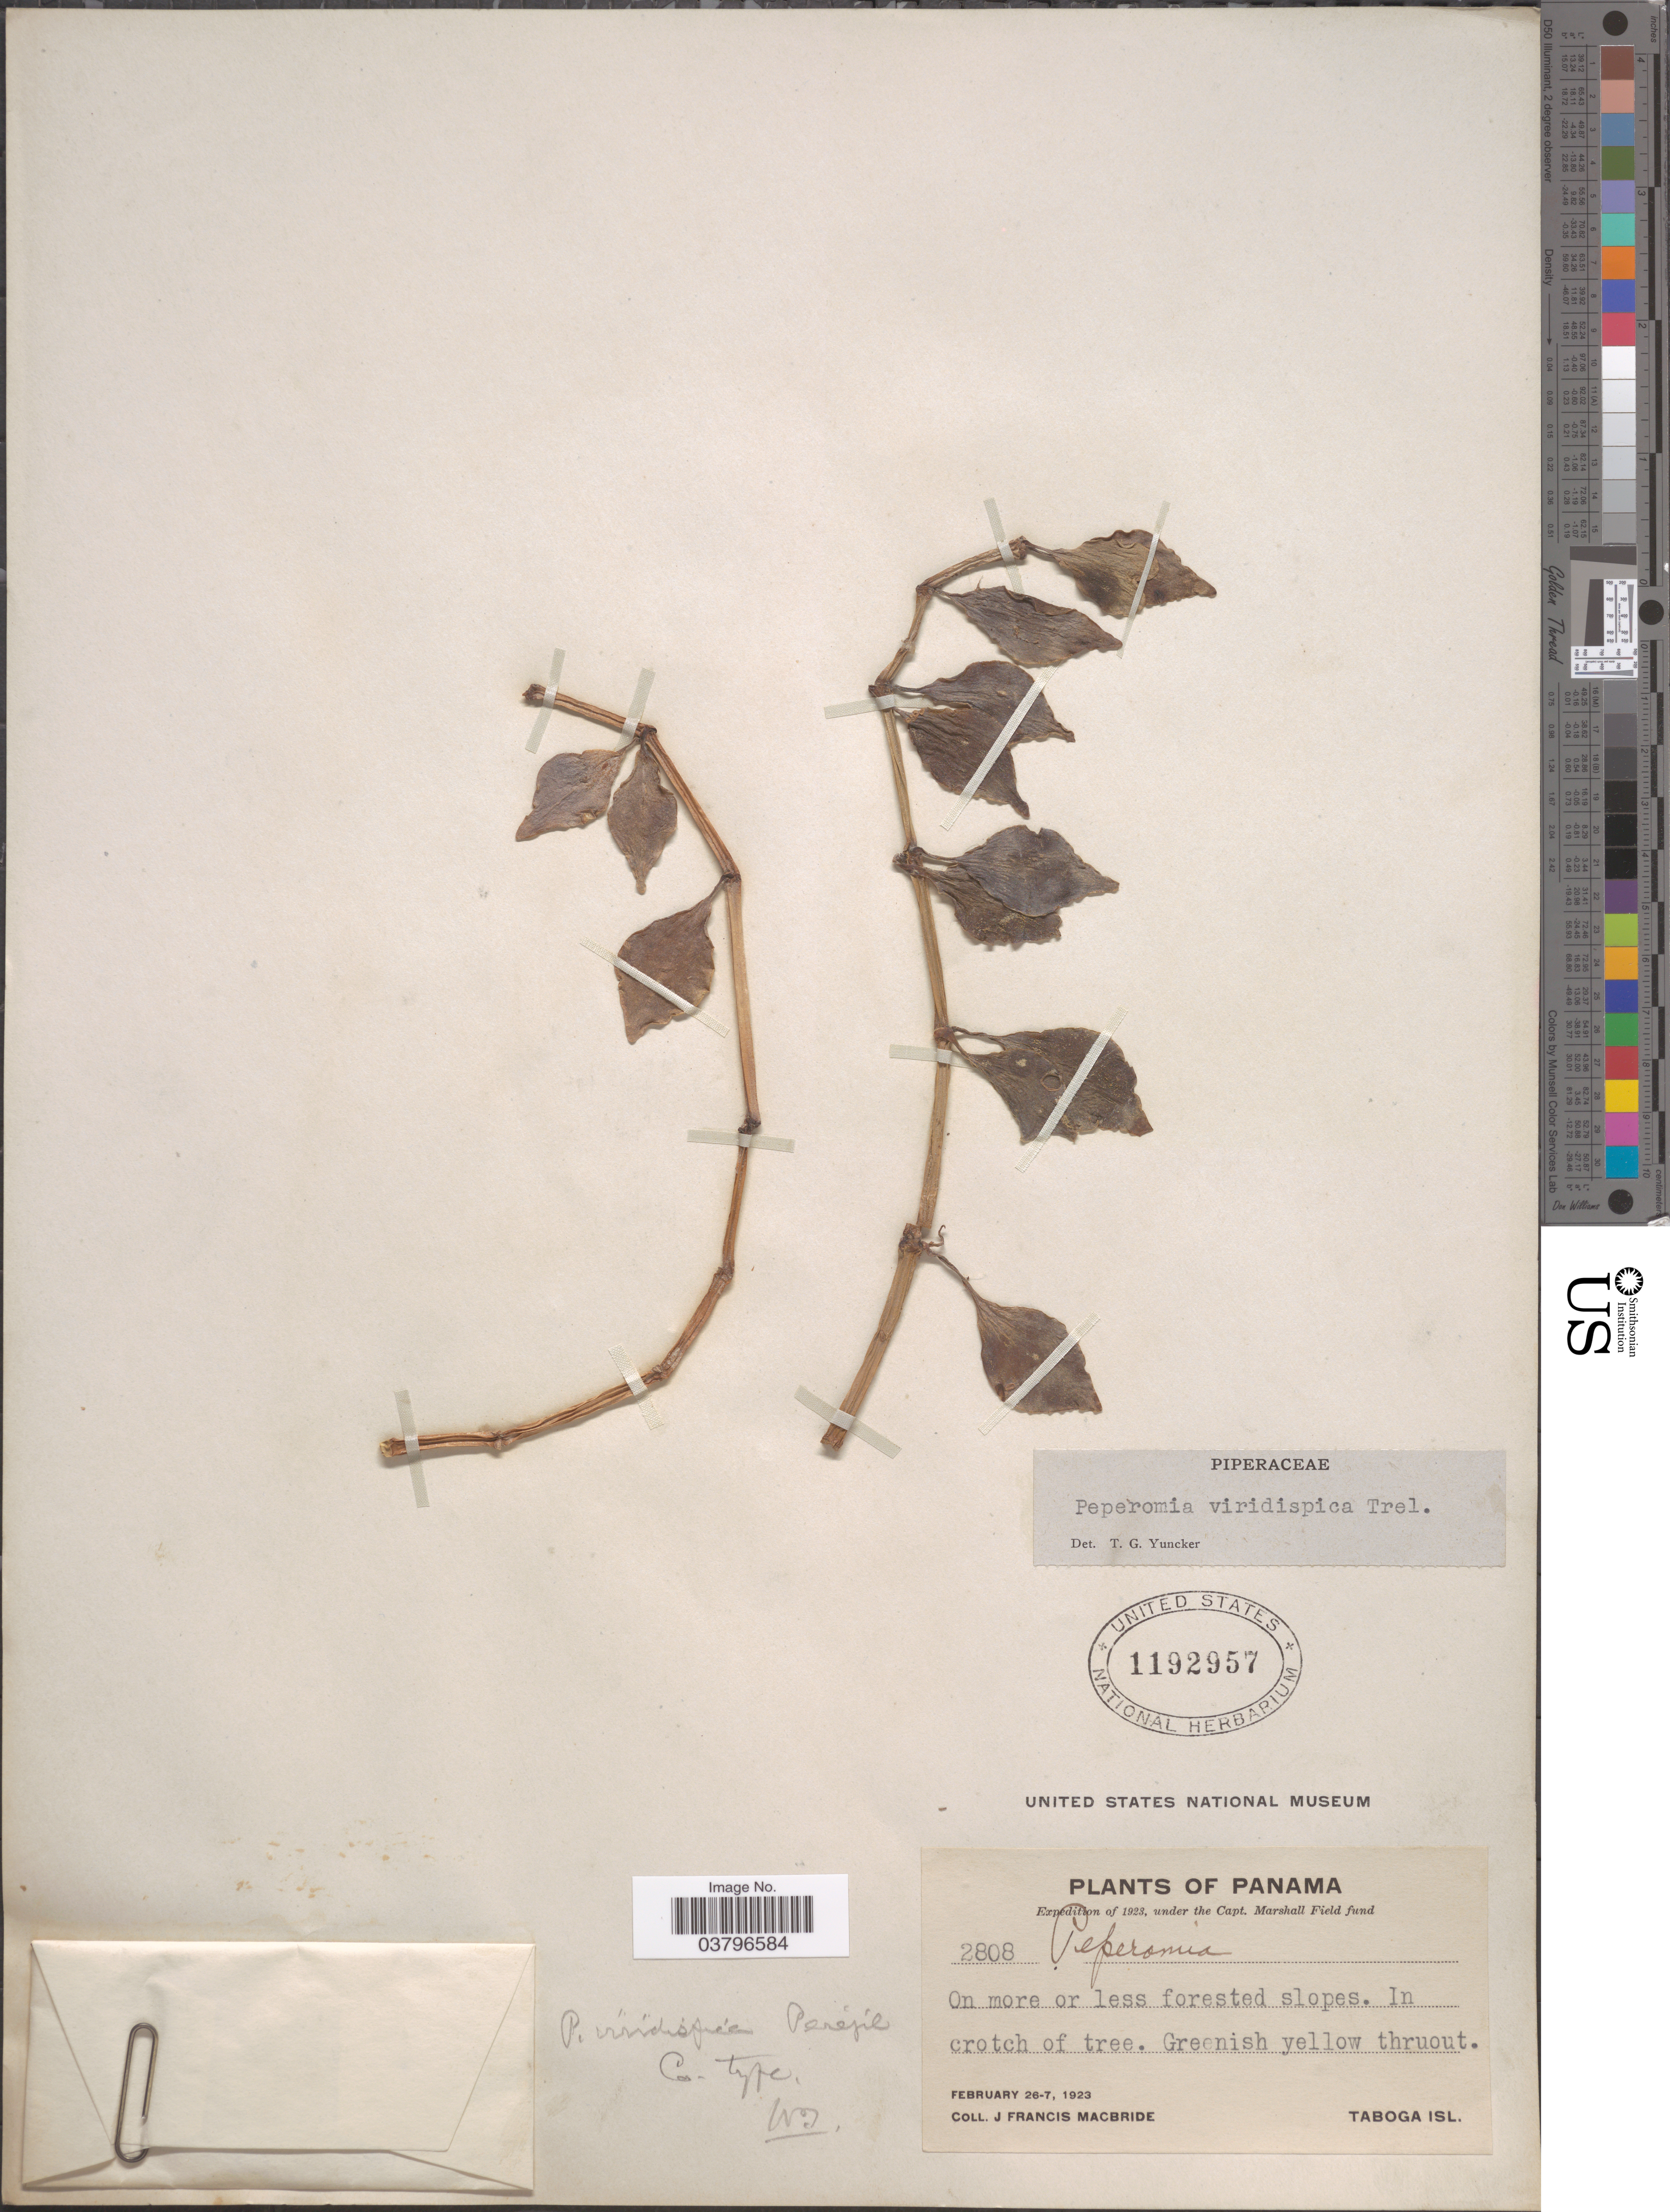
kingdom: Plantae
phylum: Tracheophyta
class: Magnoliopsida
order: Piperales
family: Piperaceae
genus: Peperomia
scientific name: Peperomia angustata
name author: Kunth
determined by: Jiménez, José Estaban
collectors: J. F. Macbride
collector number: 2808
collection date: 1923-02-26/1923-02-27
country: Panama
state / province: Panamá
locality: Taboga Isl.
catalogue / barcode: US 1192957